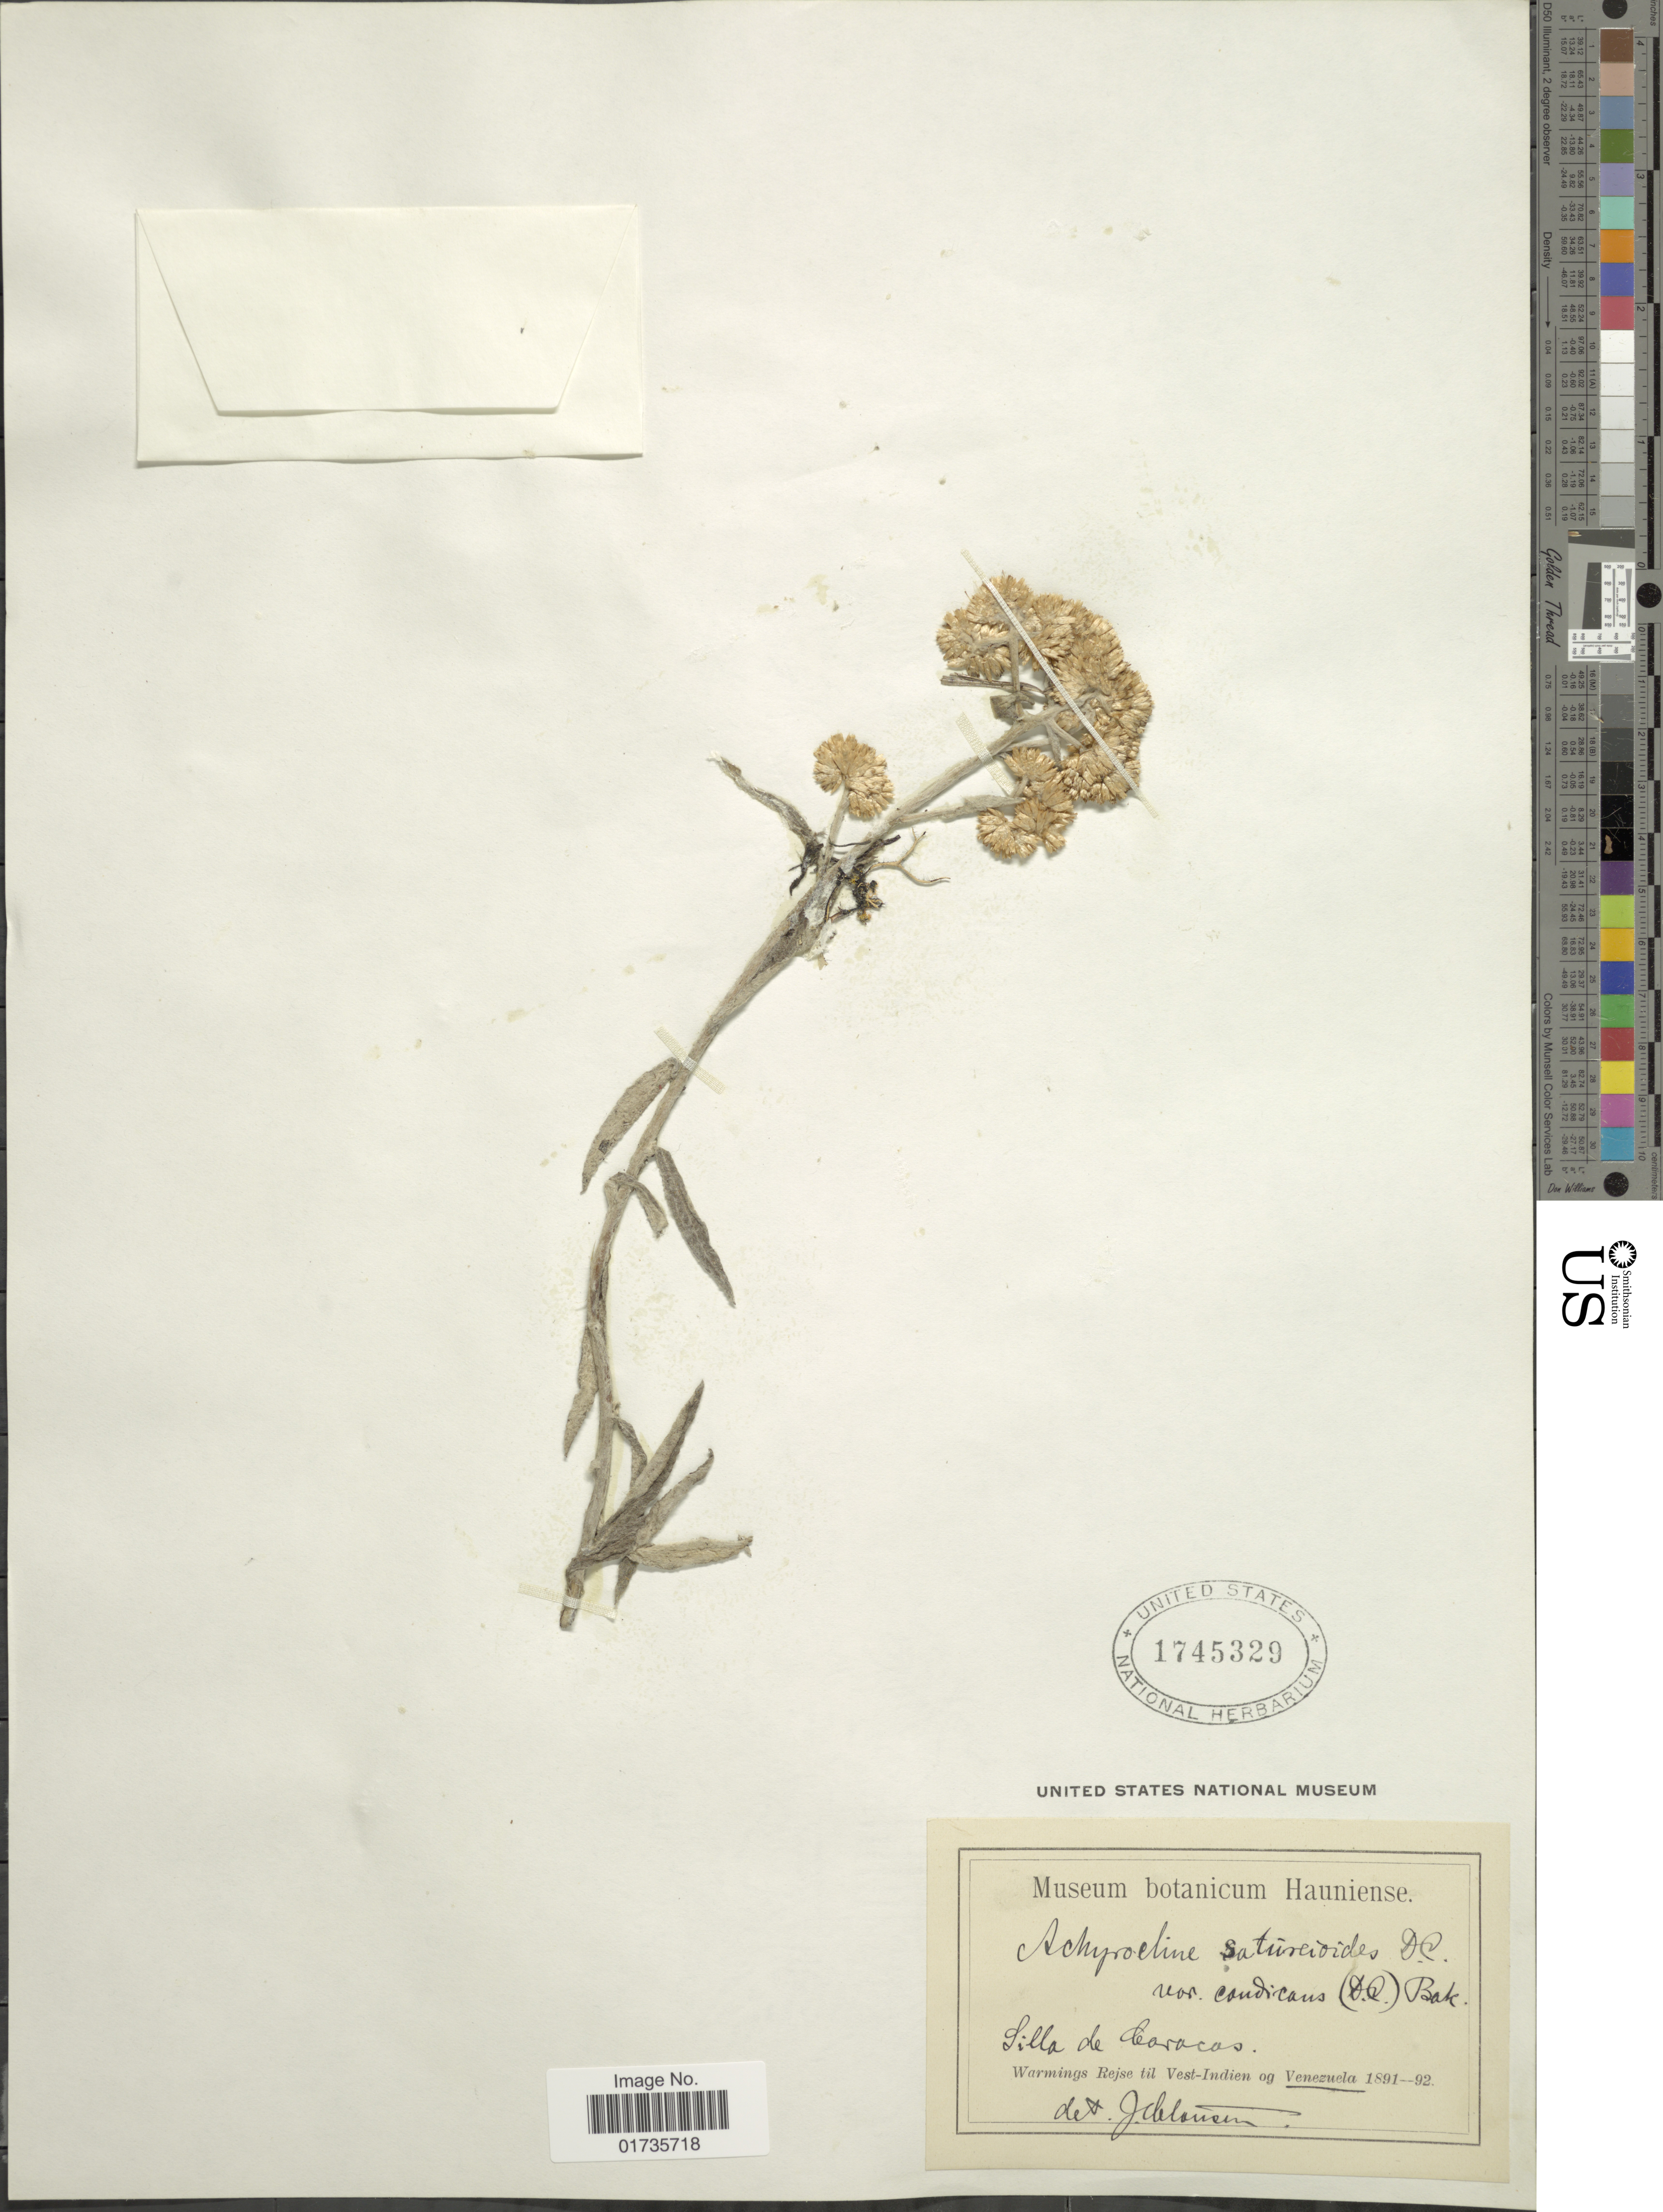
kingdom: Plantae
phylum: Tracheophyta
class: Magnoliopsida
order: Asterales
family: Asteraceae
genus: Achyrocline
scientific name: Achyrocline satureioides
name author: (Lam.) DC.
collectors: -. Warmings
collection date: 1892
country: Venezuela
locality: Sille de Caracas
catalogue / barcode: US 1745329